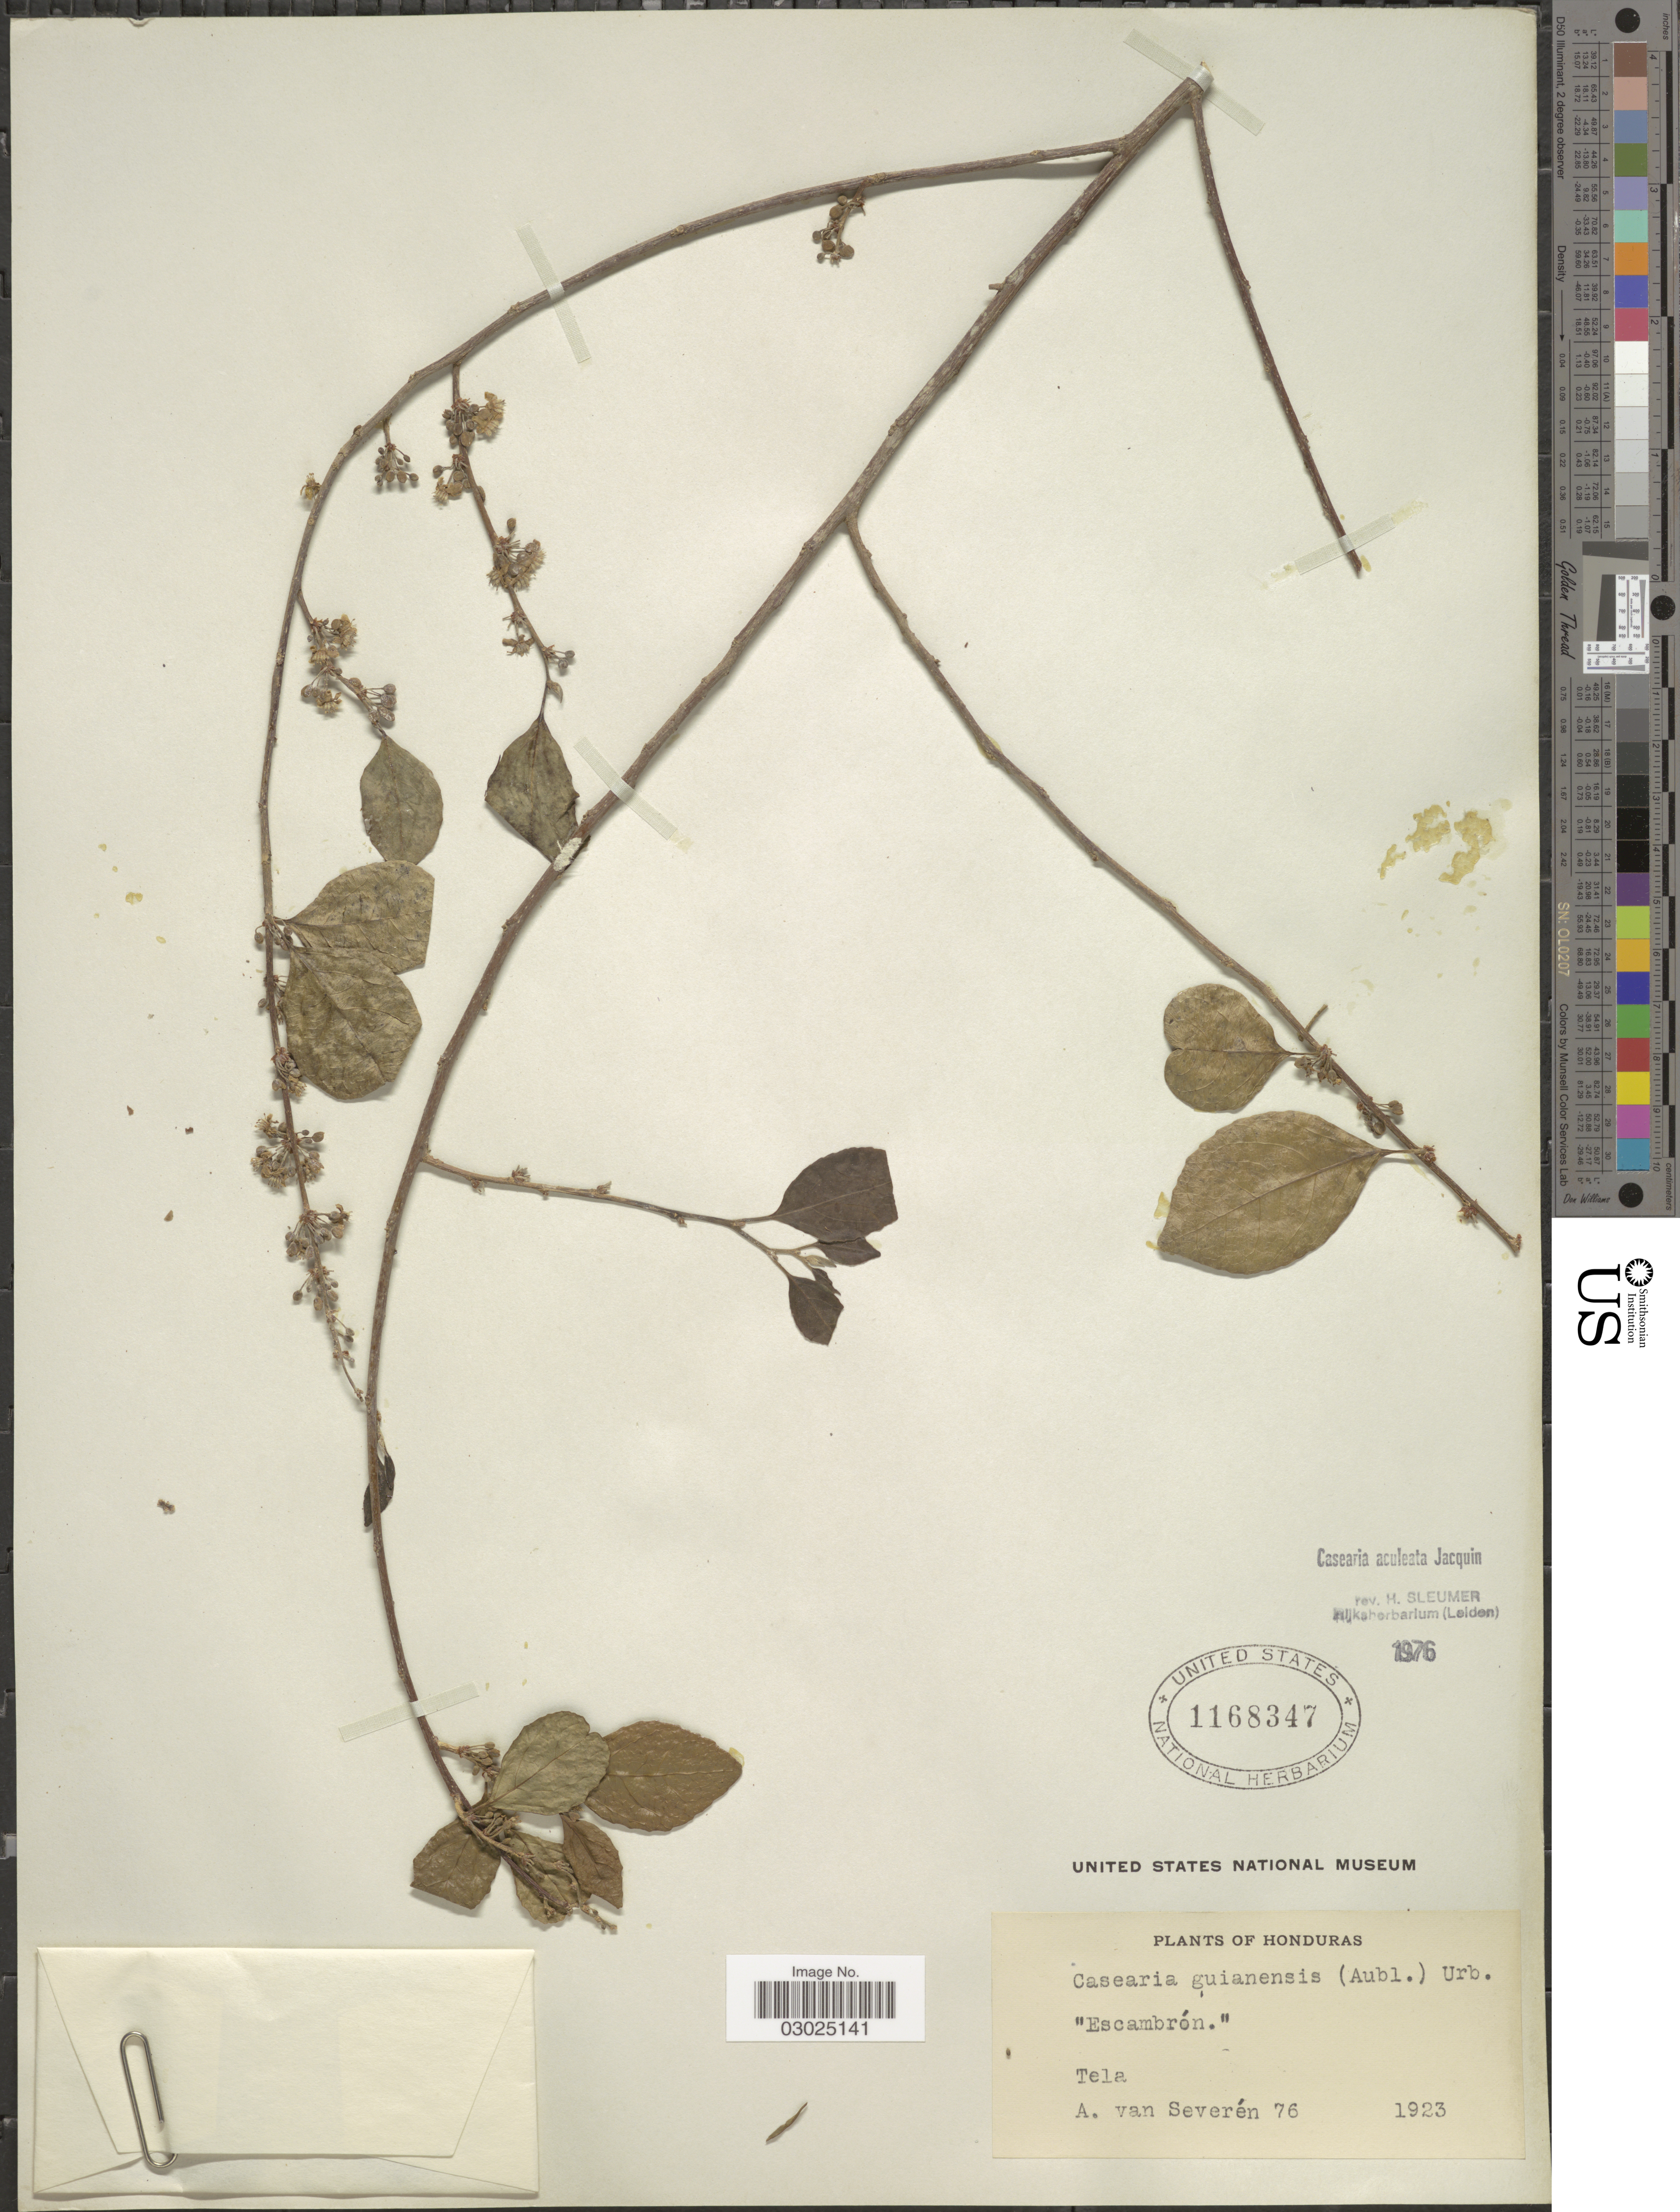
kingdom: Plantae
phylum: Tracheophyta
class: Magnoliopsida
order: Malpighiales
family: Salicaceae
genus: Casearia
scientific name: Casearia aculeata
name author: Jacq.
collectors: A. Van Severen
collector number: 76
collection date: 1923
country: Honduras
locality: Tela.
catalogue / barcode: US 1168347